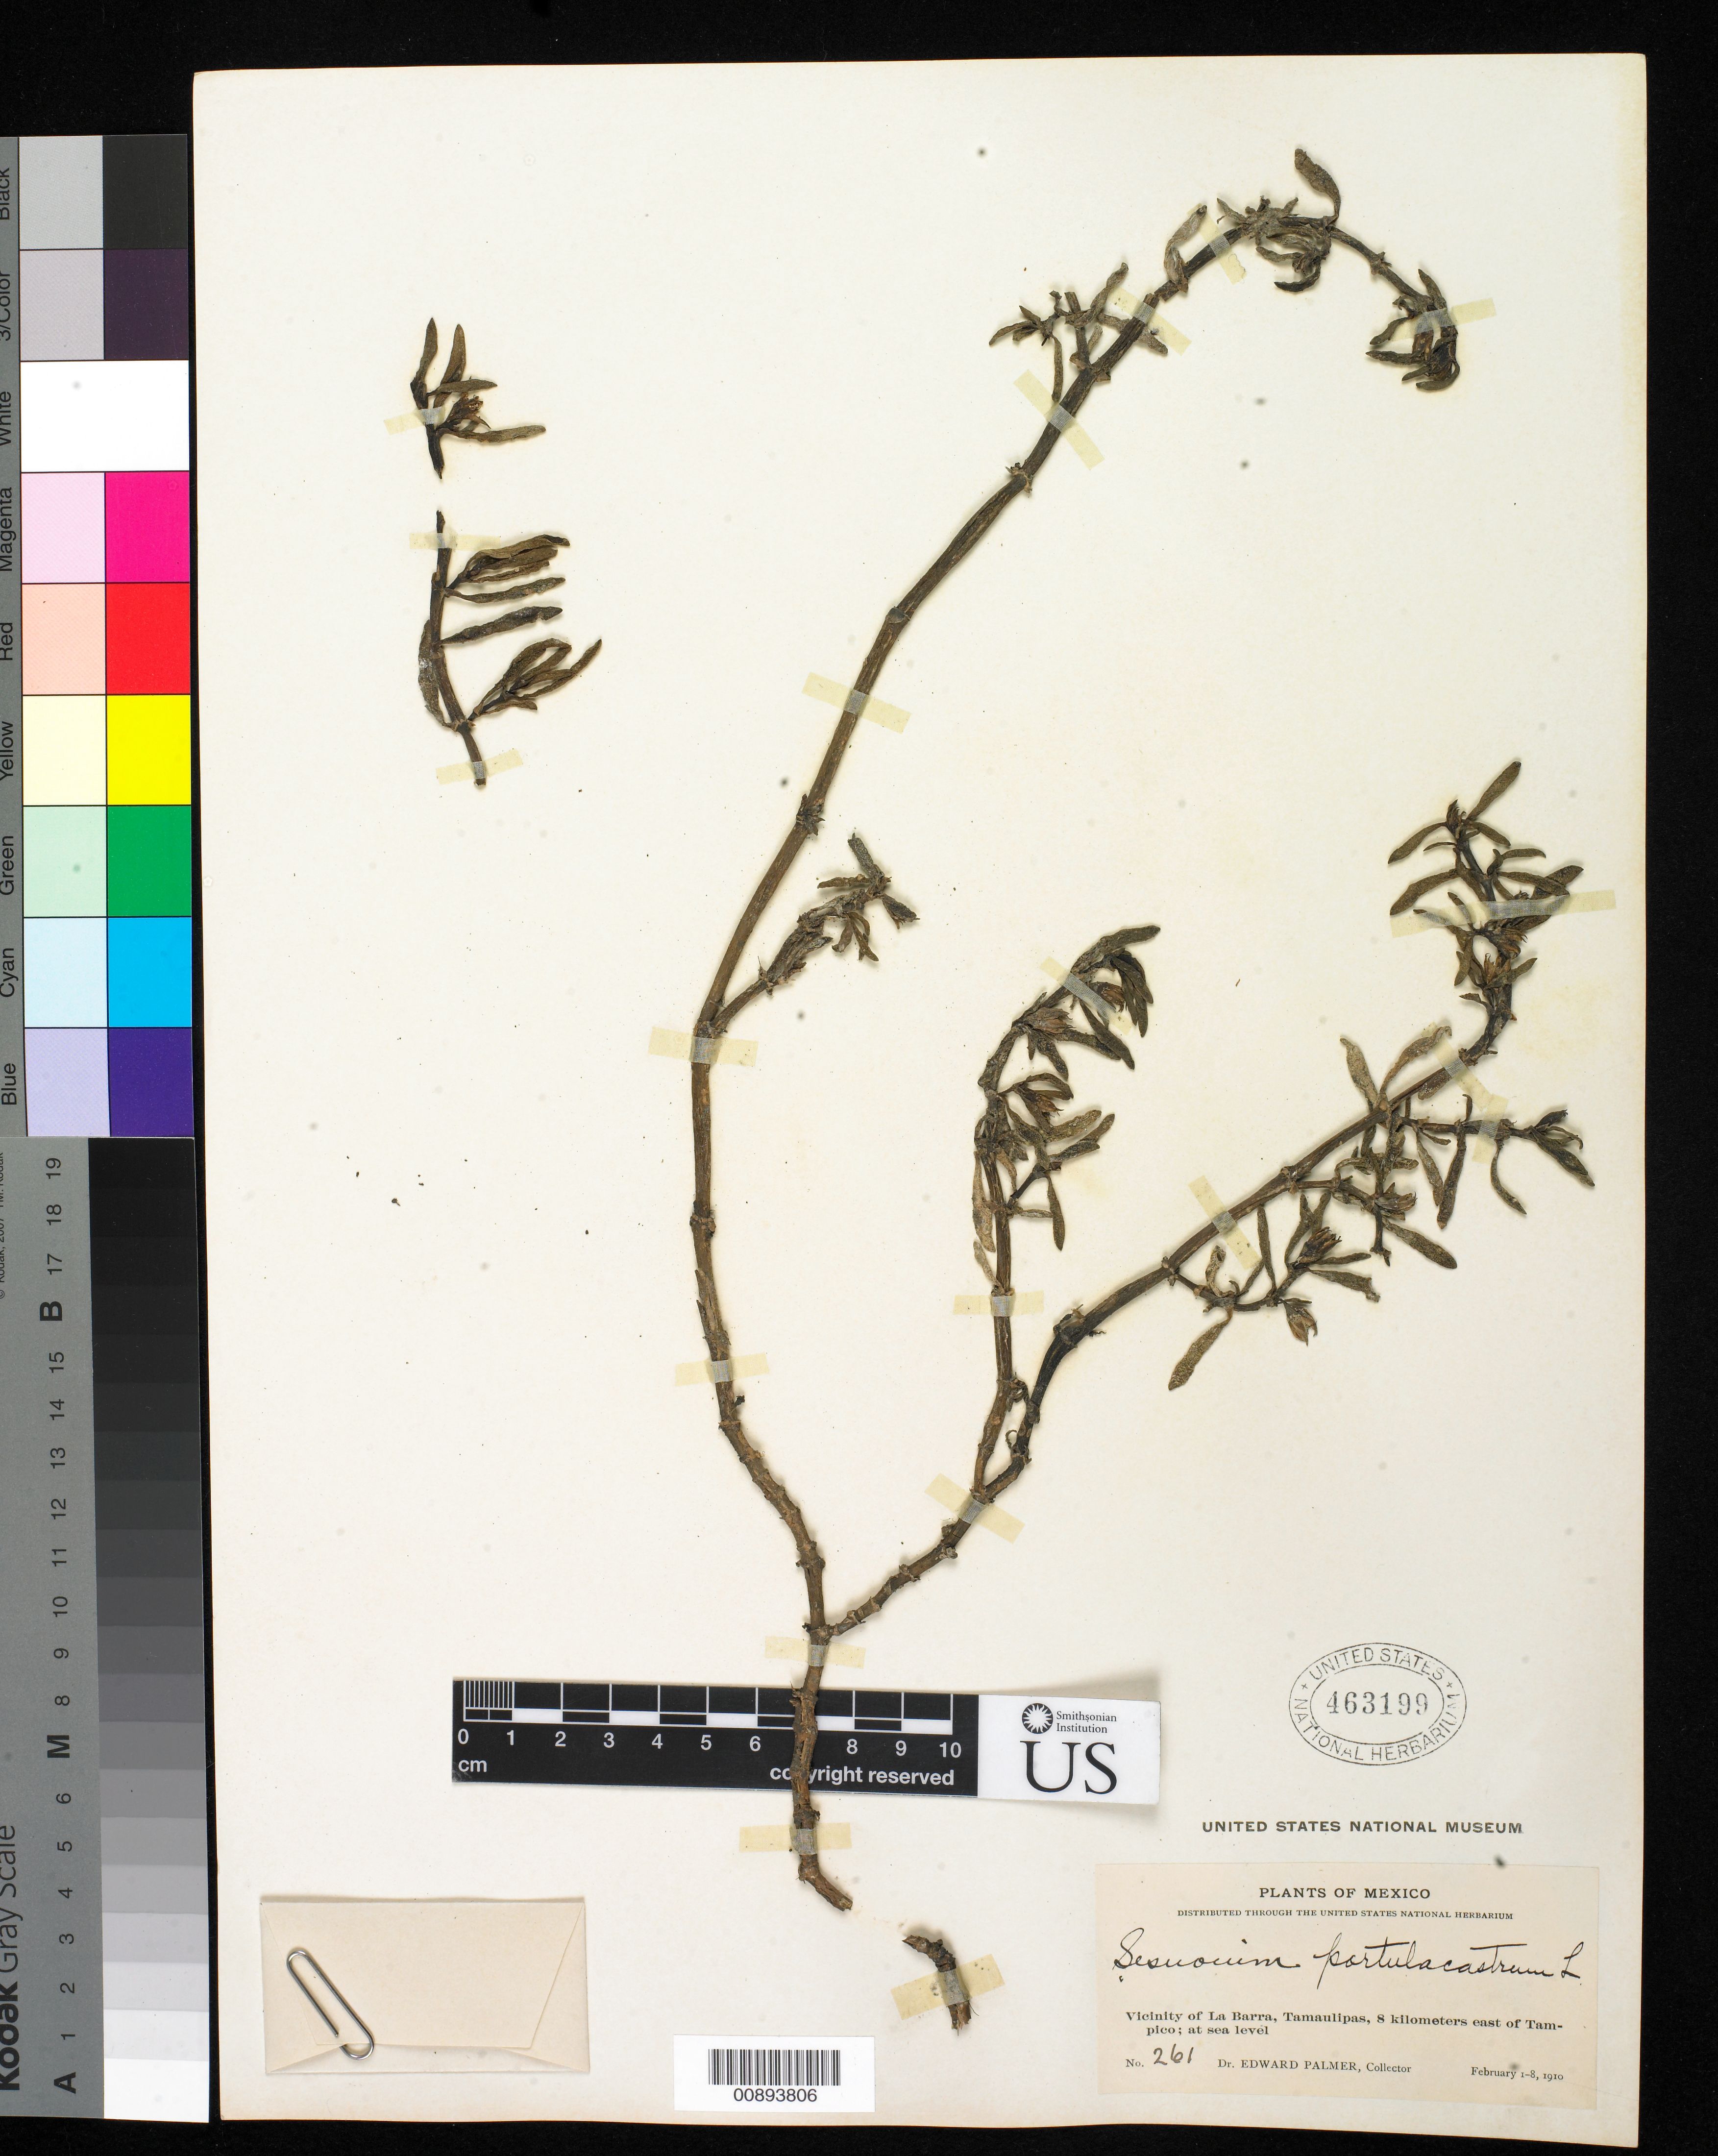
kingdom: Plantae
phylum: Tracheophyta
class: Magnoliopsida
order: Caryophyllales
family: Aizoaceae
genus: Sesuvium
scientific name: Sesuvium portulacastrum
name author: (L.) L.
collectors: E. Palmer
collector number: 261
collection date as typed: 01 Feb 1910 to 08 Feb 1910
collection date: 1910-02-01/1910-02-08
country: Mexico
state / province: Tamaulipas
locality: Vicinity of La Barra, 8 Kilometers east of Tampico.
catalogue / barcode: US 463199